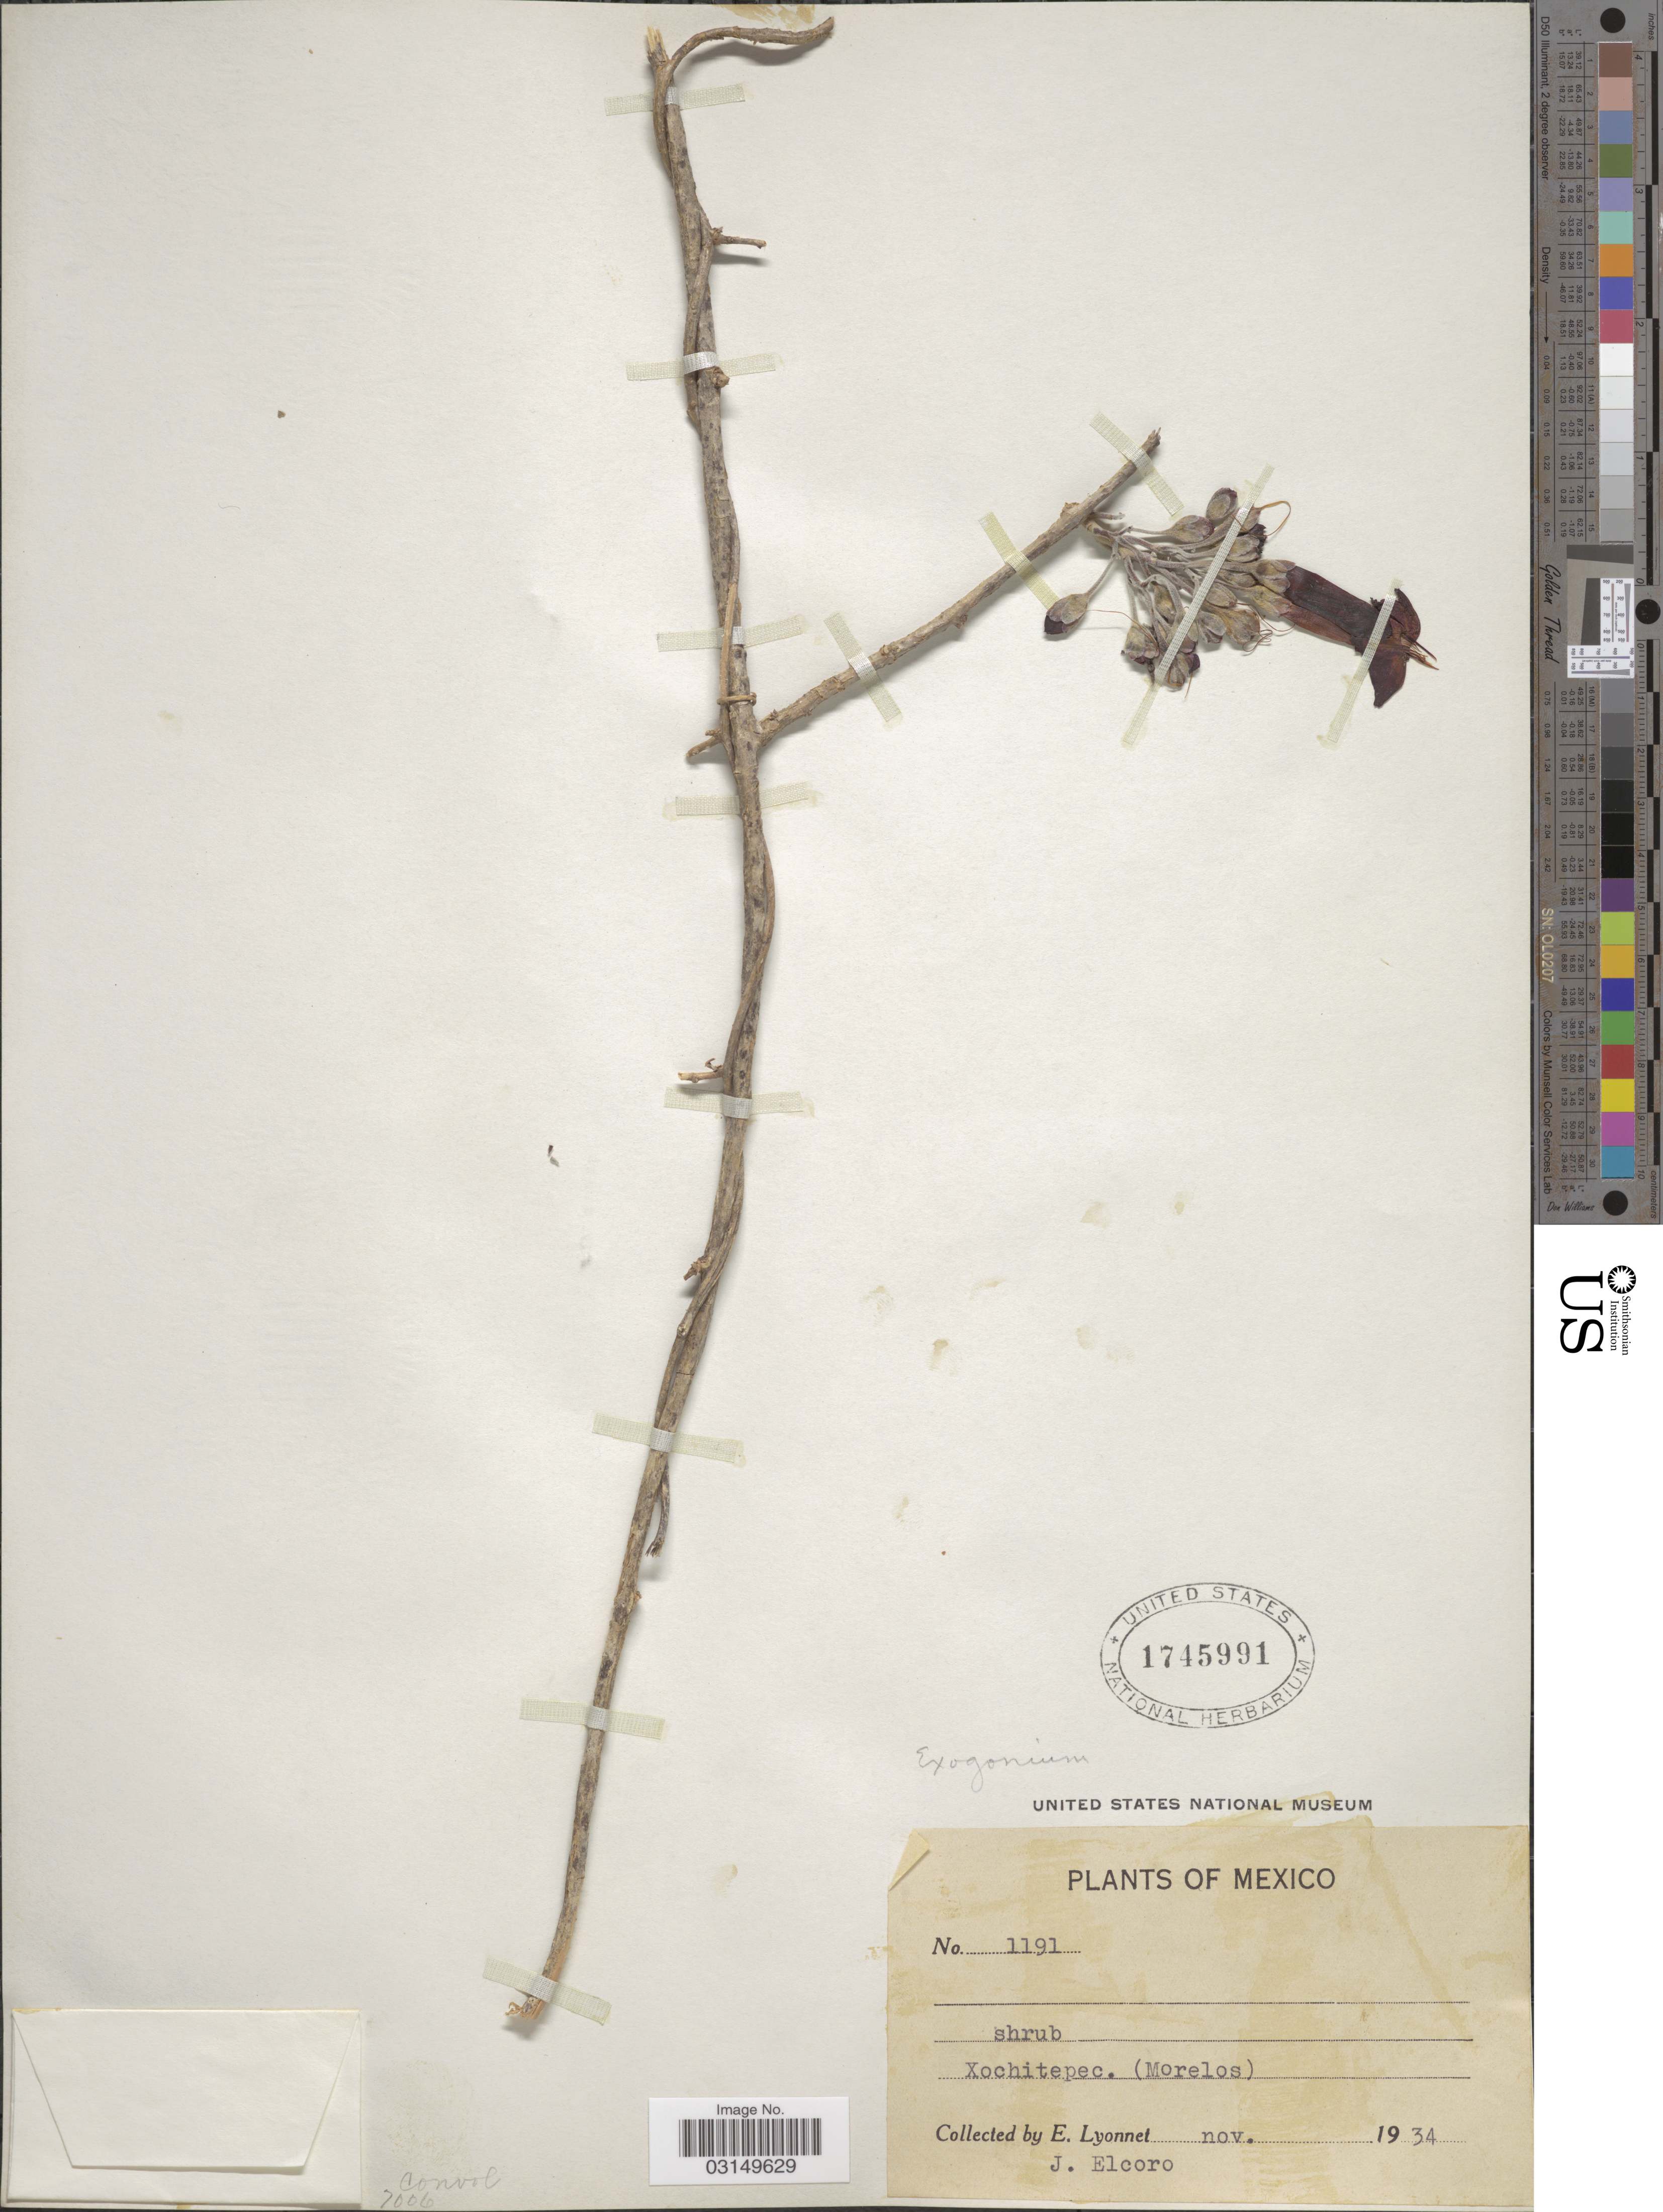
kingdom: Plantae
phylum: Tracheophyta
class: Magnoliopsida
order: Solanales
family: Convolvulaceae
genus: Ipomoea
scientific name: Ipomoea argentifolia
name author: A. Rich.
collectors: E. Lyonnet & J. Elcoro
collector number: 1191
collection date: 1934-11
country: Mexico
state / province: Morelos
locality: Xochitepec.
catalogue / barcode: US 1745991